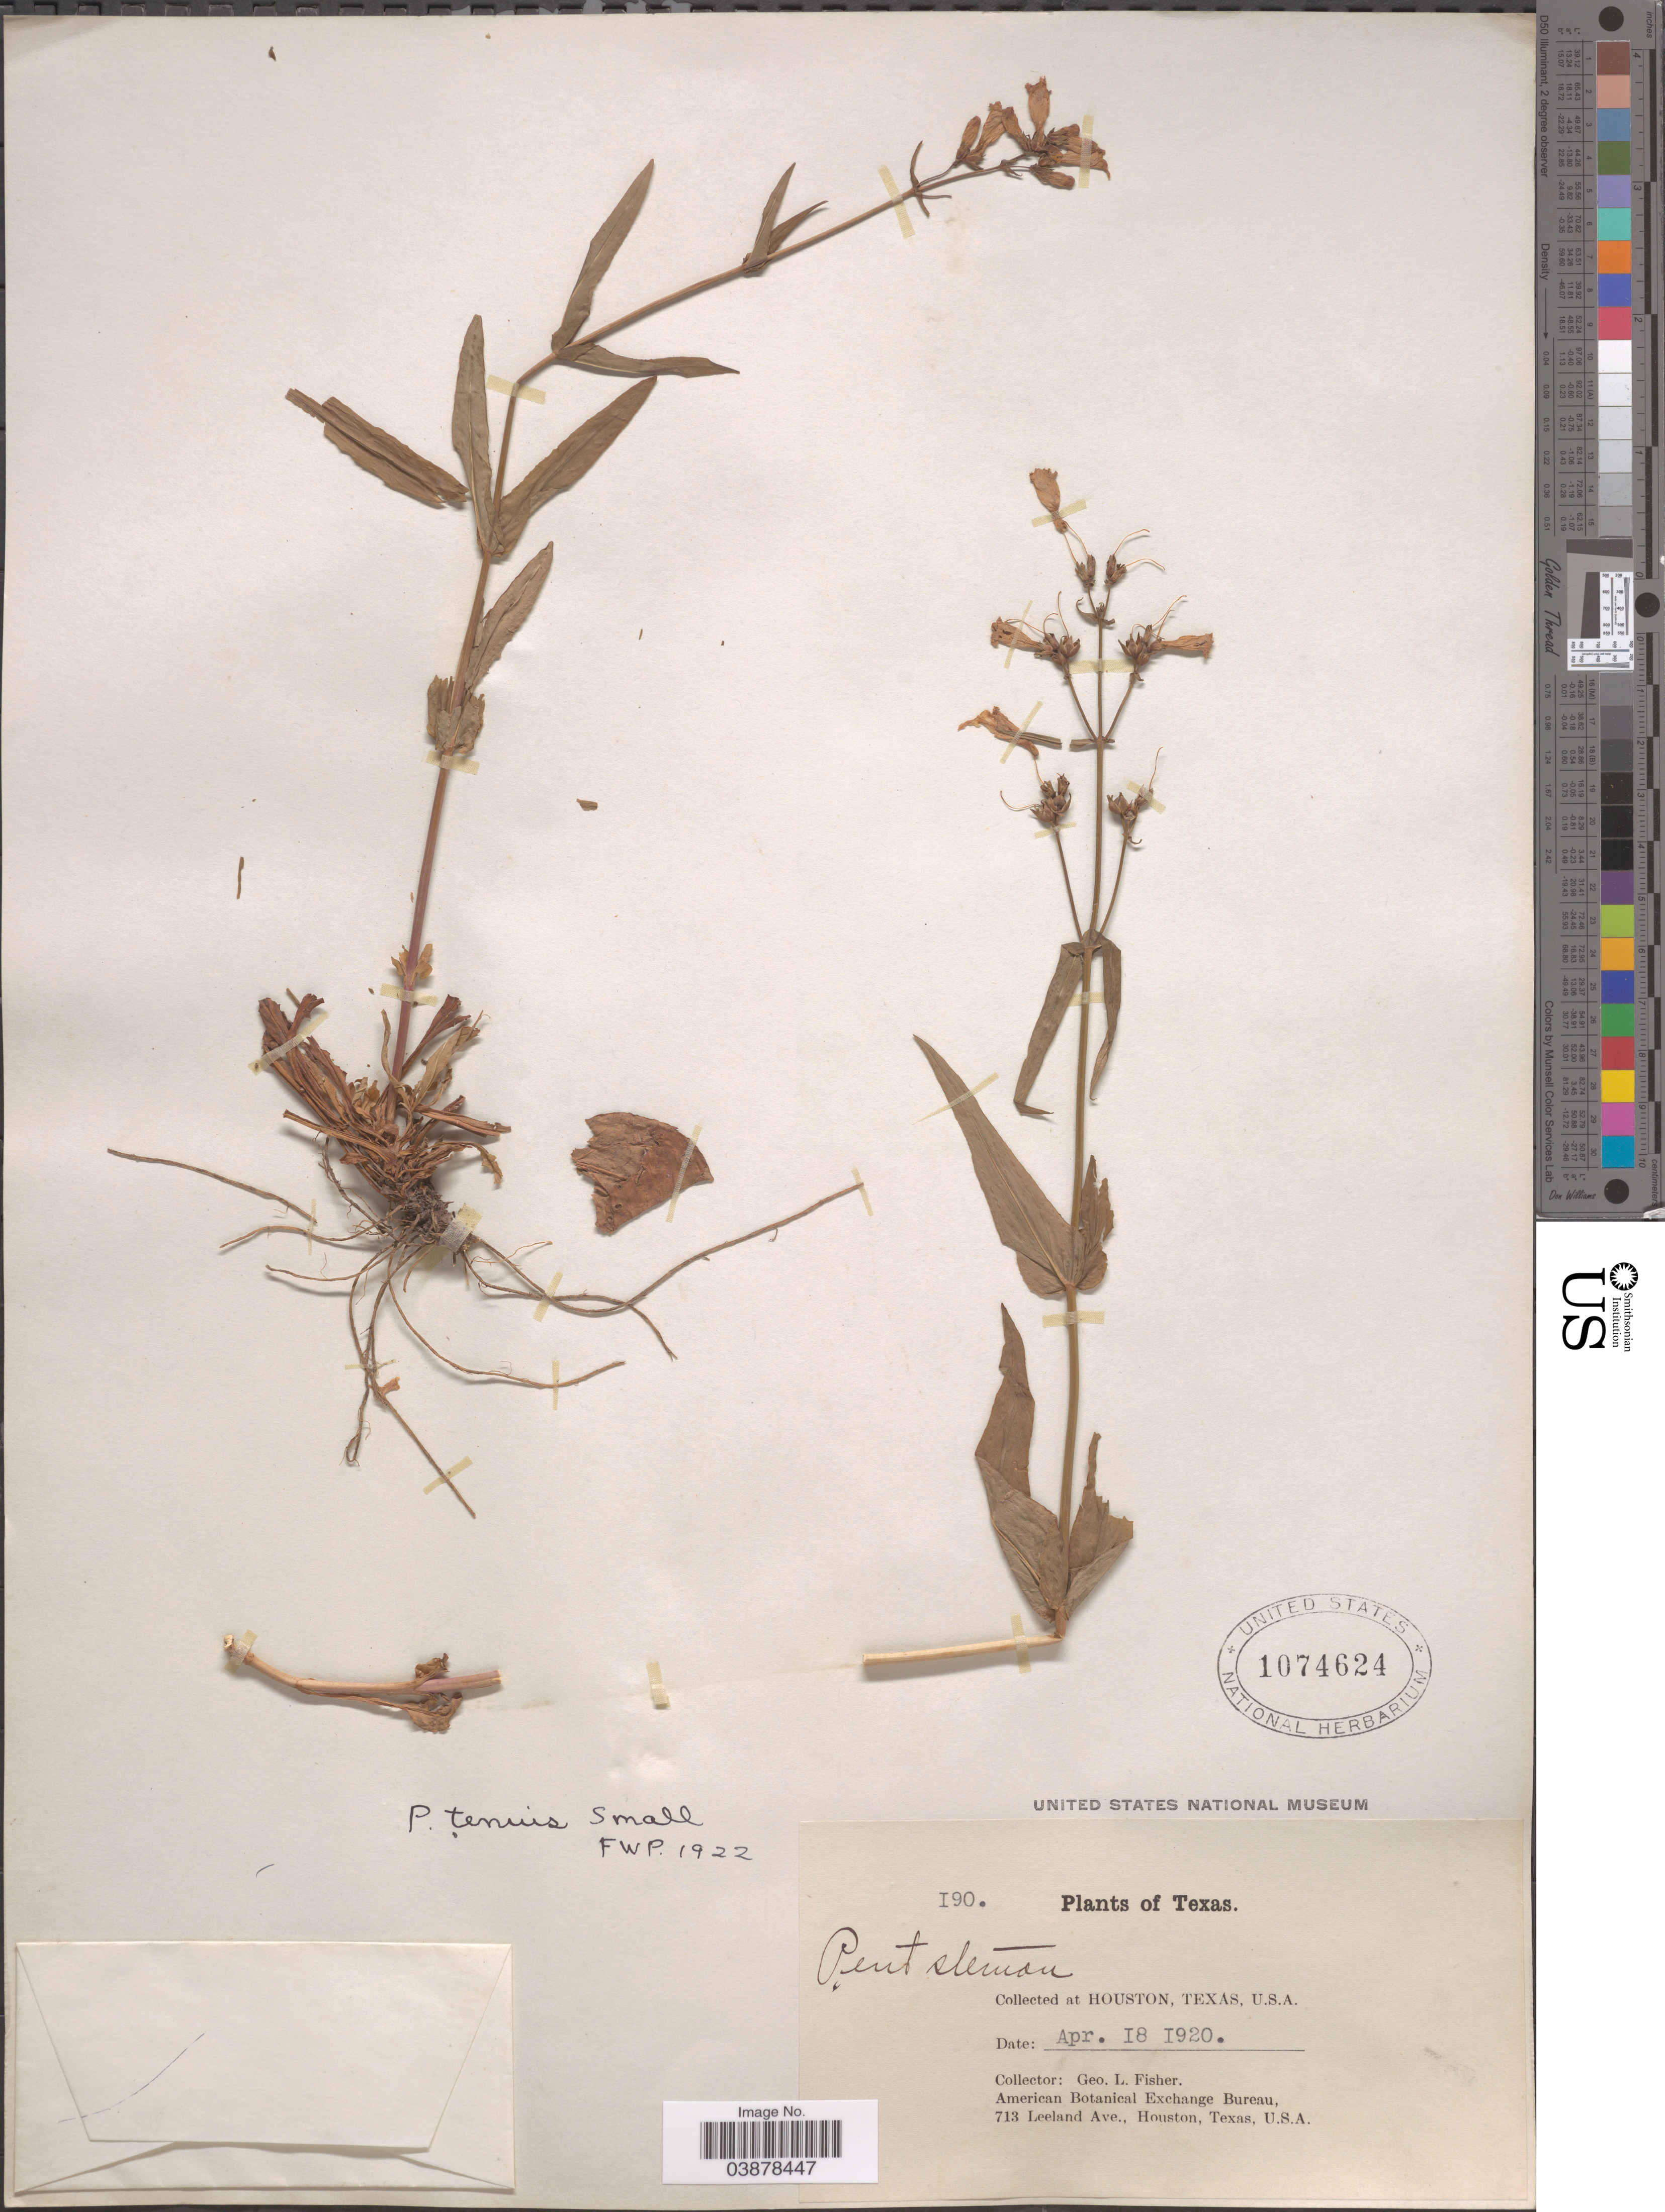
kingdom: Plantae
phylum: Tracheophyta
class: Magnoliopsida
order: Lamiales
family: Plantaginaceae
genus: Penstemon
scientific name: Penstemon tenuis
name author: Small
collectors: G. L. Fisher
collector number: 190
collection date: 1920-04-18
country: United States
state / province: Texas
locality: Houston.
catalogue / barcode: US 1074624